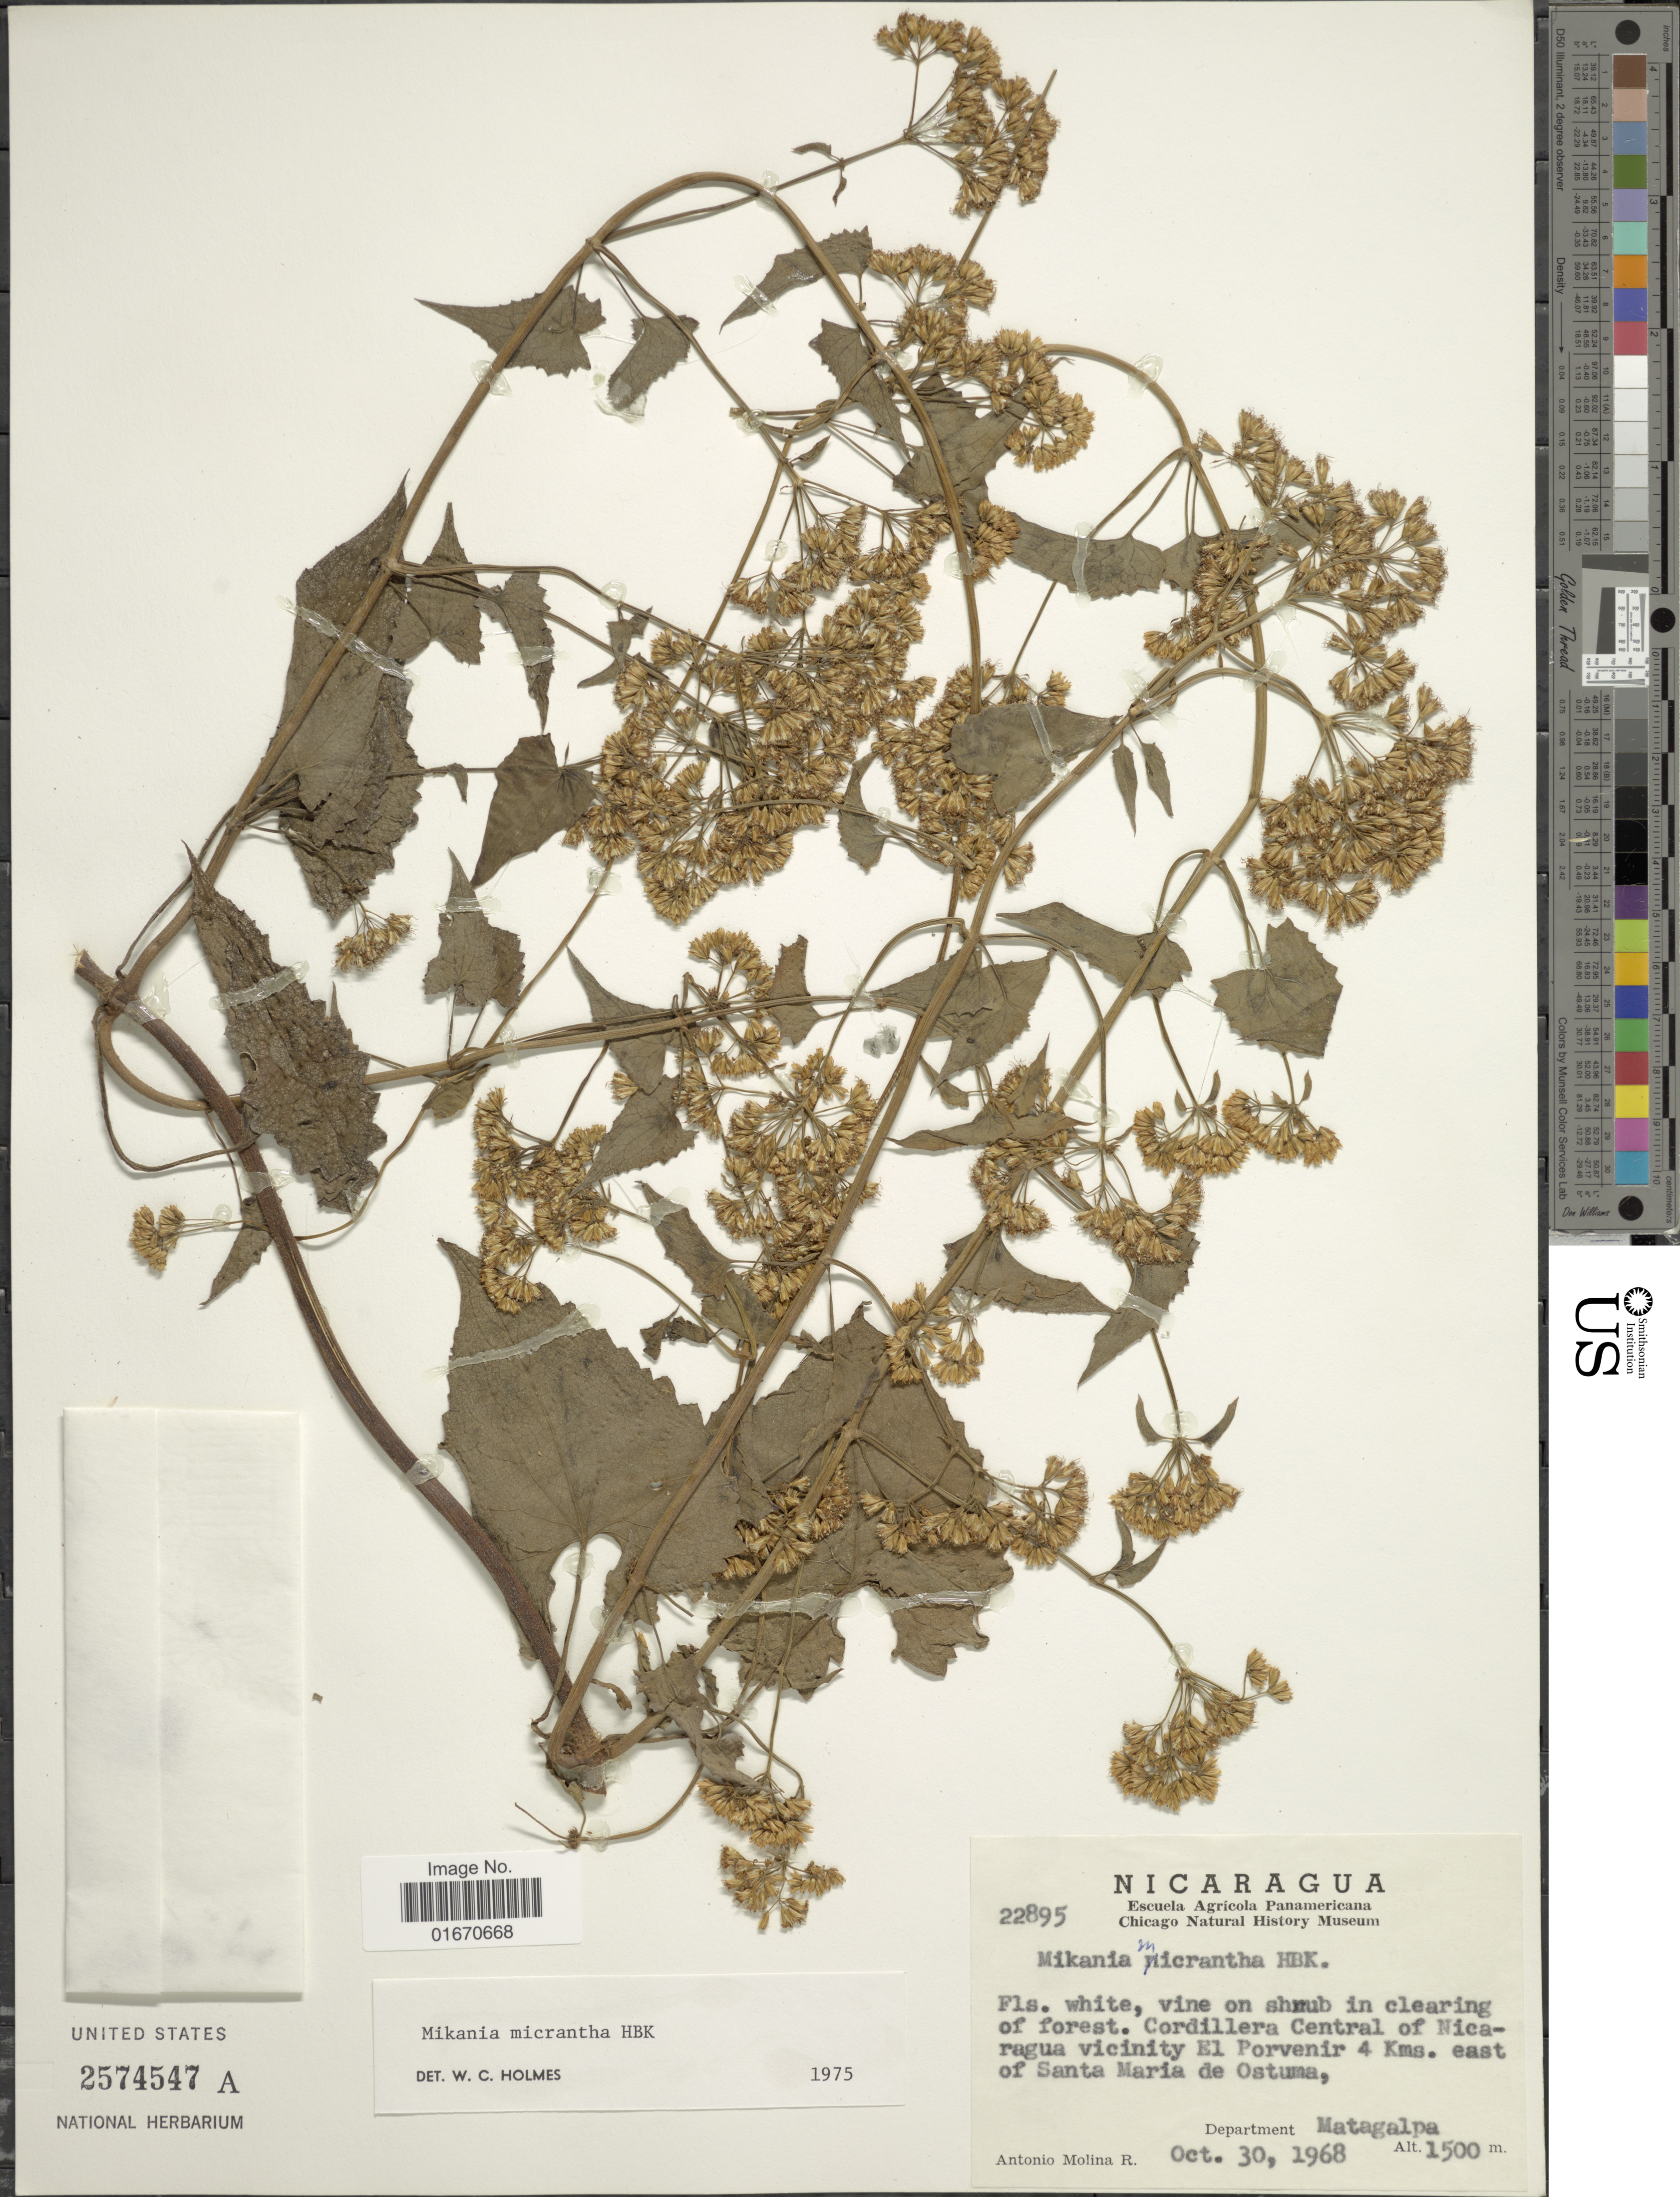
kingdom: Plantae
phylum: Tracheophyta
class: Magnoliopsida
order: Asterales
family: Asteraceae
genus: Mikania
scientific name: Mikania micrantha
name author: Kunth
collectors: A. Molina R.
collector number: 22895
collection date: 1968-10-30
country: Nicaragua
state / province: Matagalpa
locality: Cordillera Central of Nicaragua vicinity of El Porvenir 4 kms east of Santa Maria de Ostuma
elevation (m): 1500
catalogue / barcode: US 2574547A